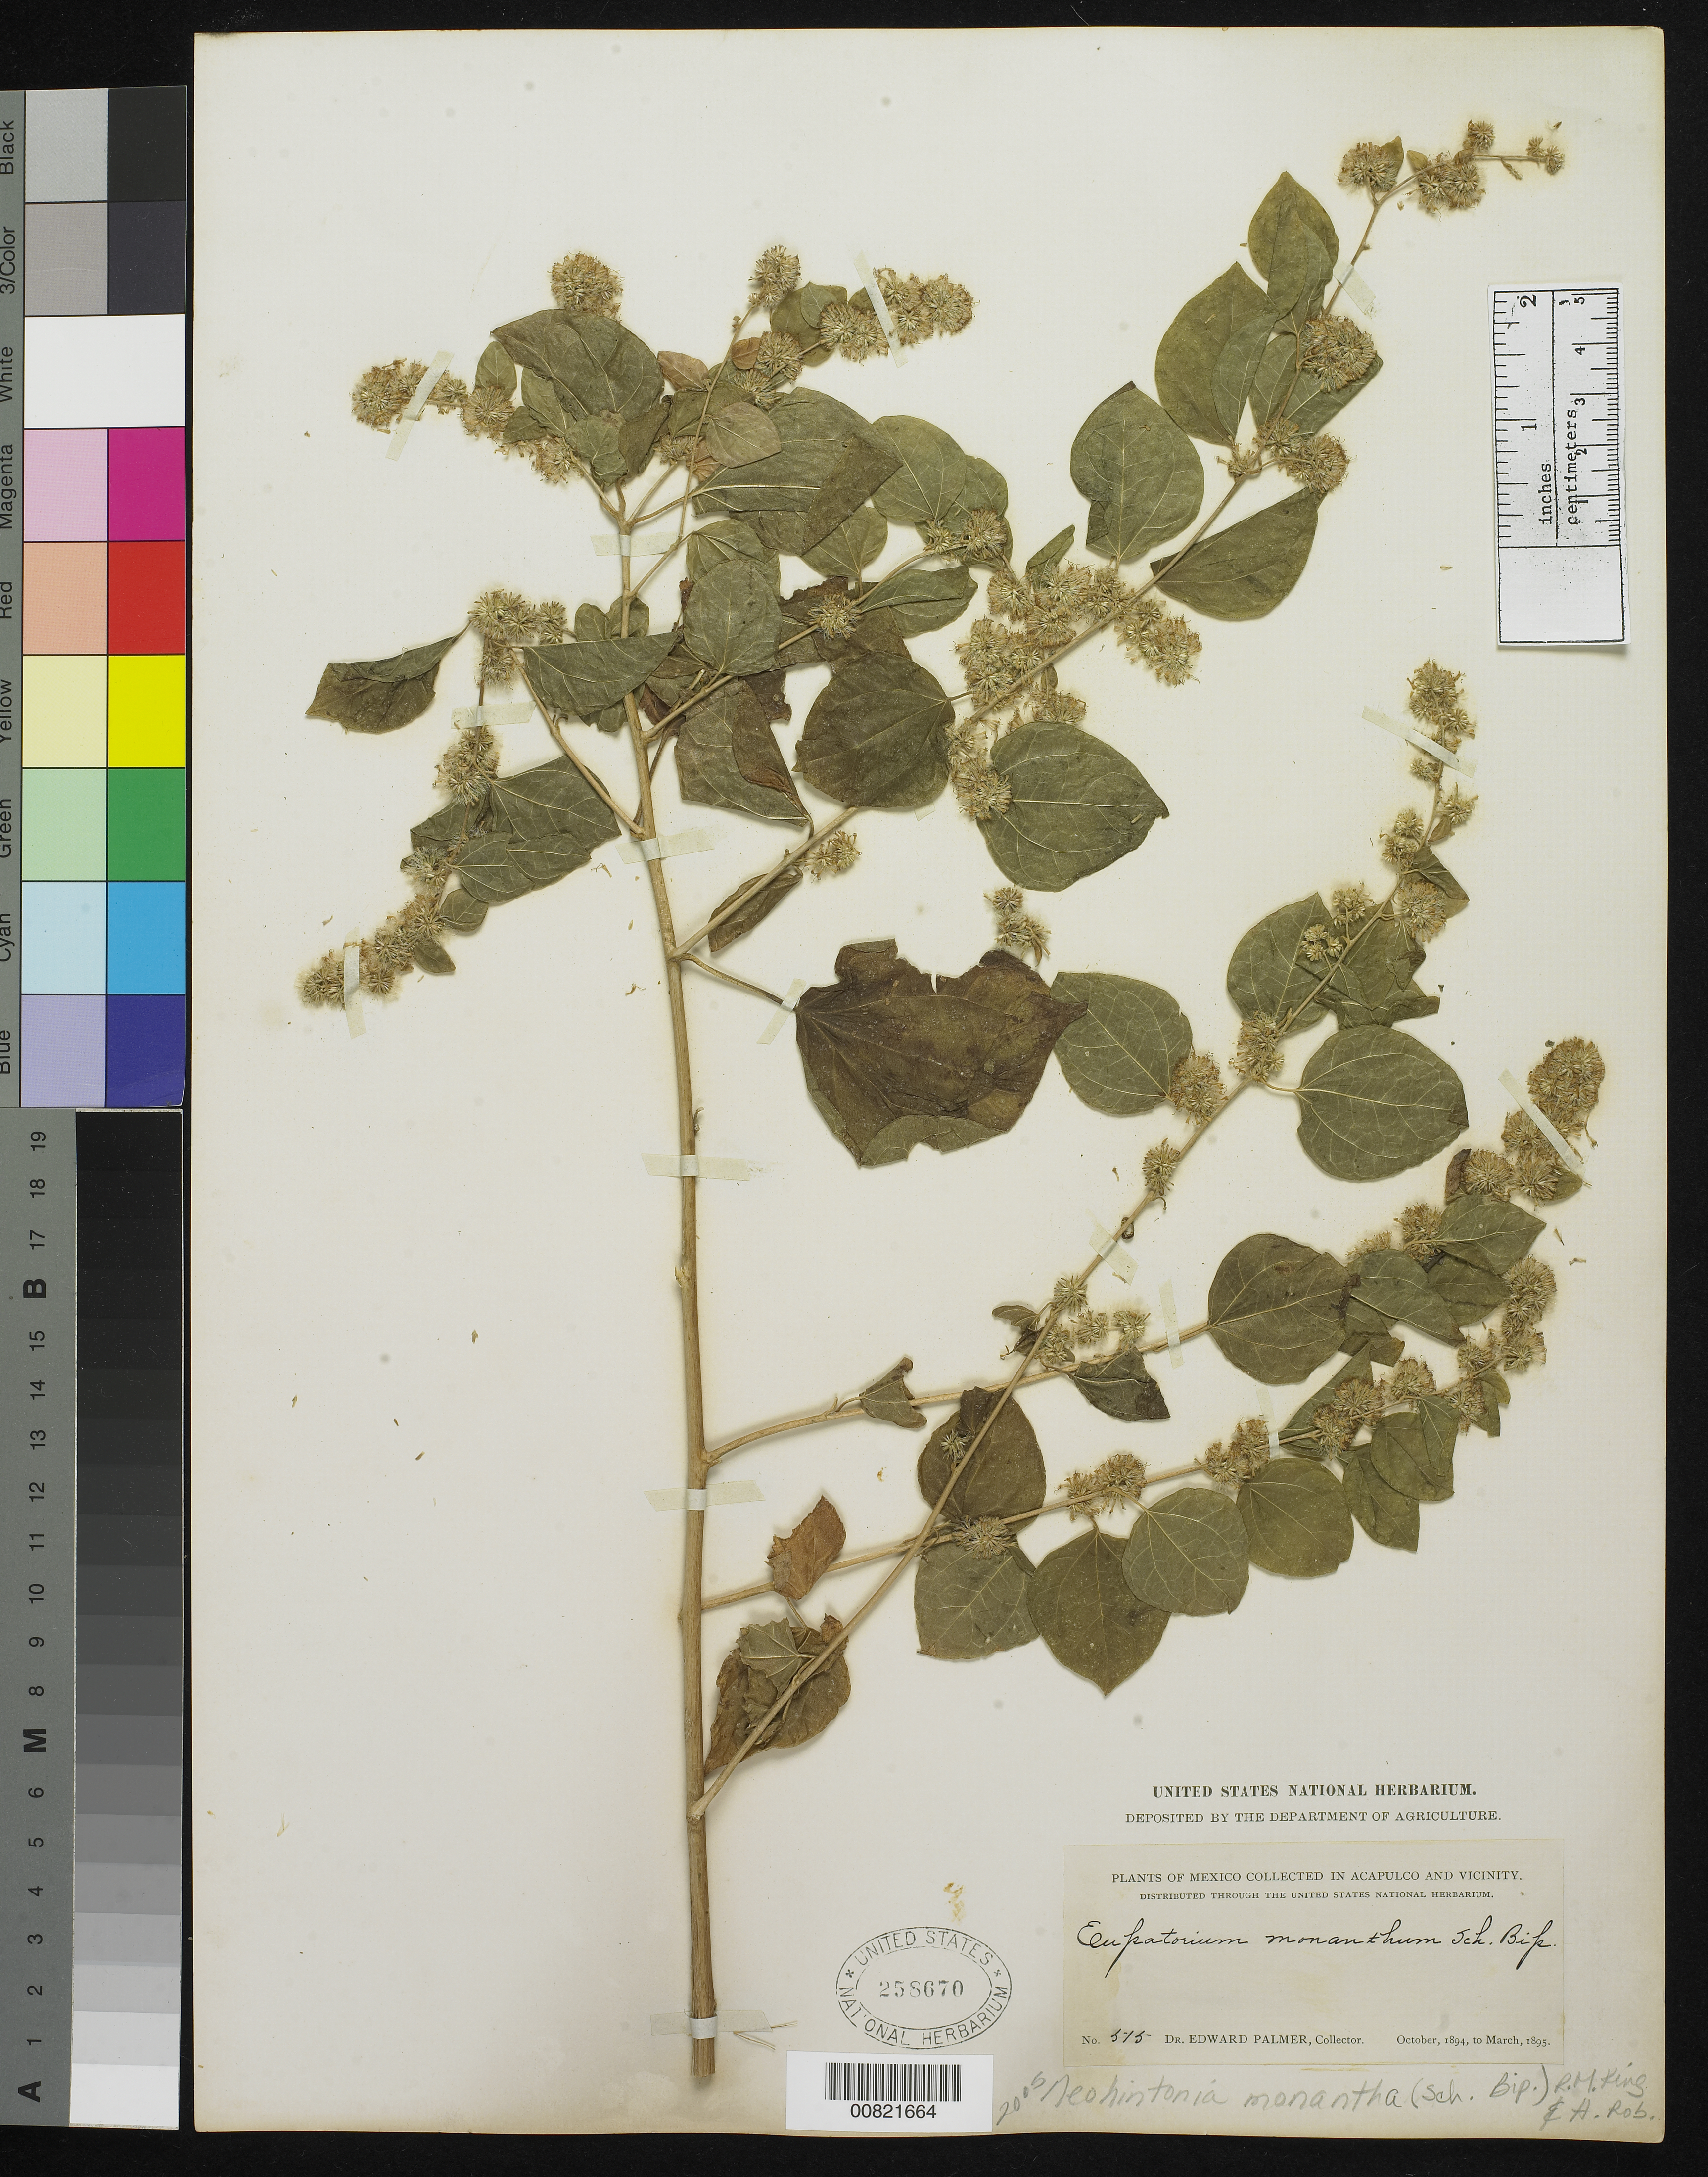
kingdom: Plantae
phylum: Tracheophyta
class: Magnoliopsida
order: Asterales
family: Asteraceae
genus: Neohintonia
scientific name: Neohintonia monantha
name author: (Sch. Bip.) R.M. King & H. Rob.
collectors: E. Palmer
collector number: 515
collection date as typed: Oct 1894 to -- Mar 1895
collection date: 1894-10/1895-03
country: Mexico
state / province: Guerrero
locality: Acapulco, Guerrero and vicinity.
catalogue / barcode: US 258670